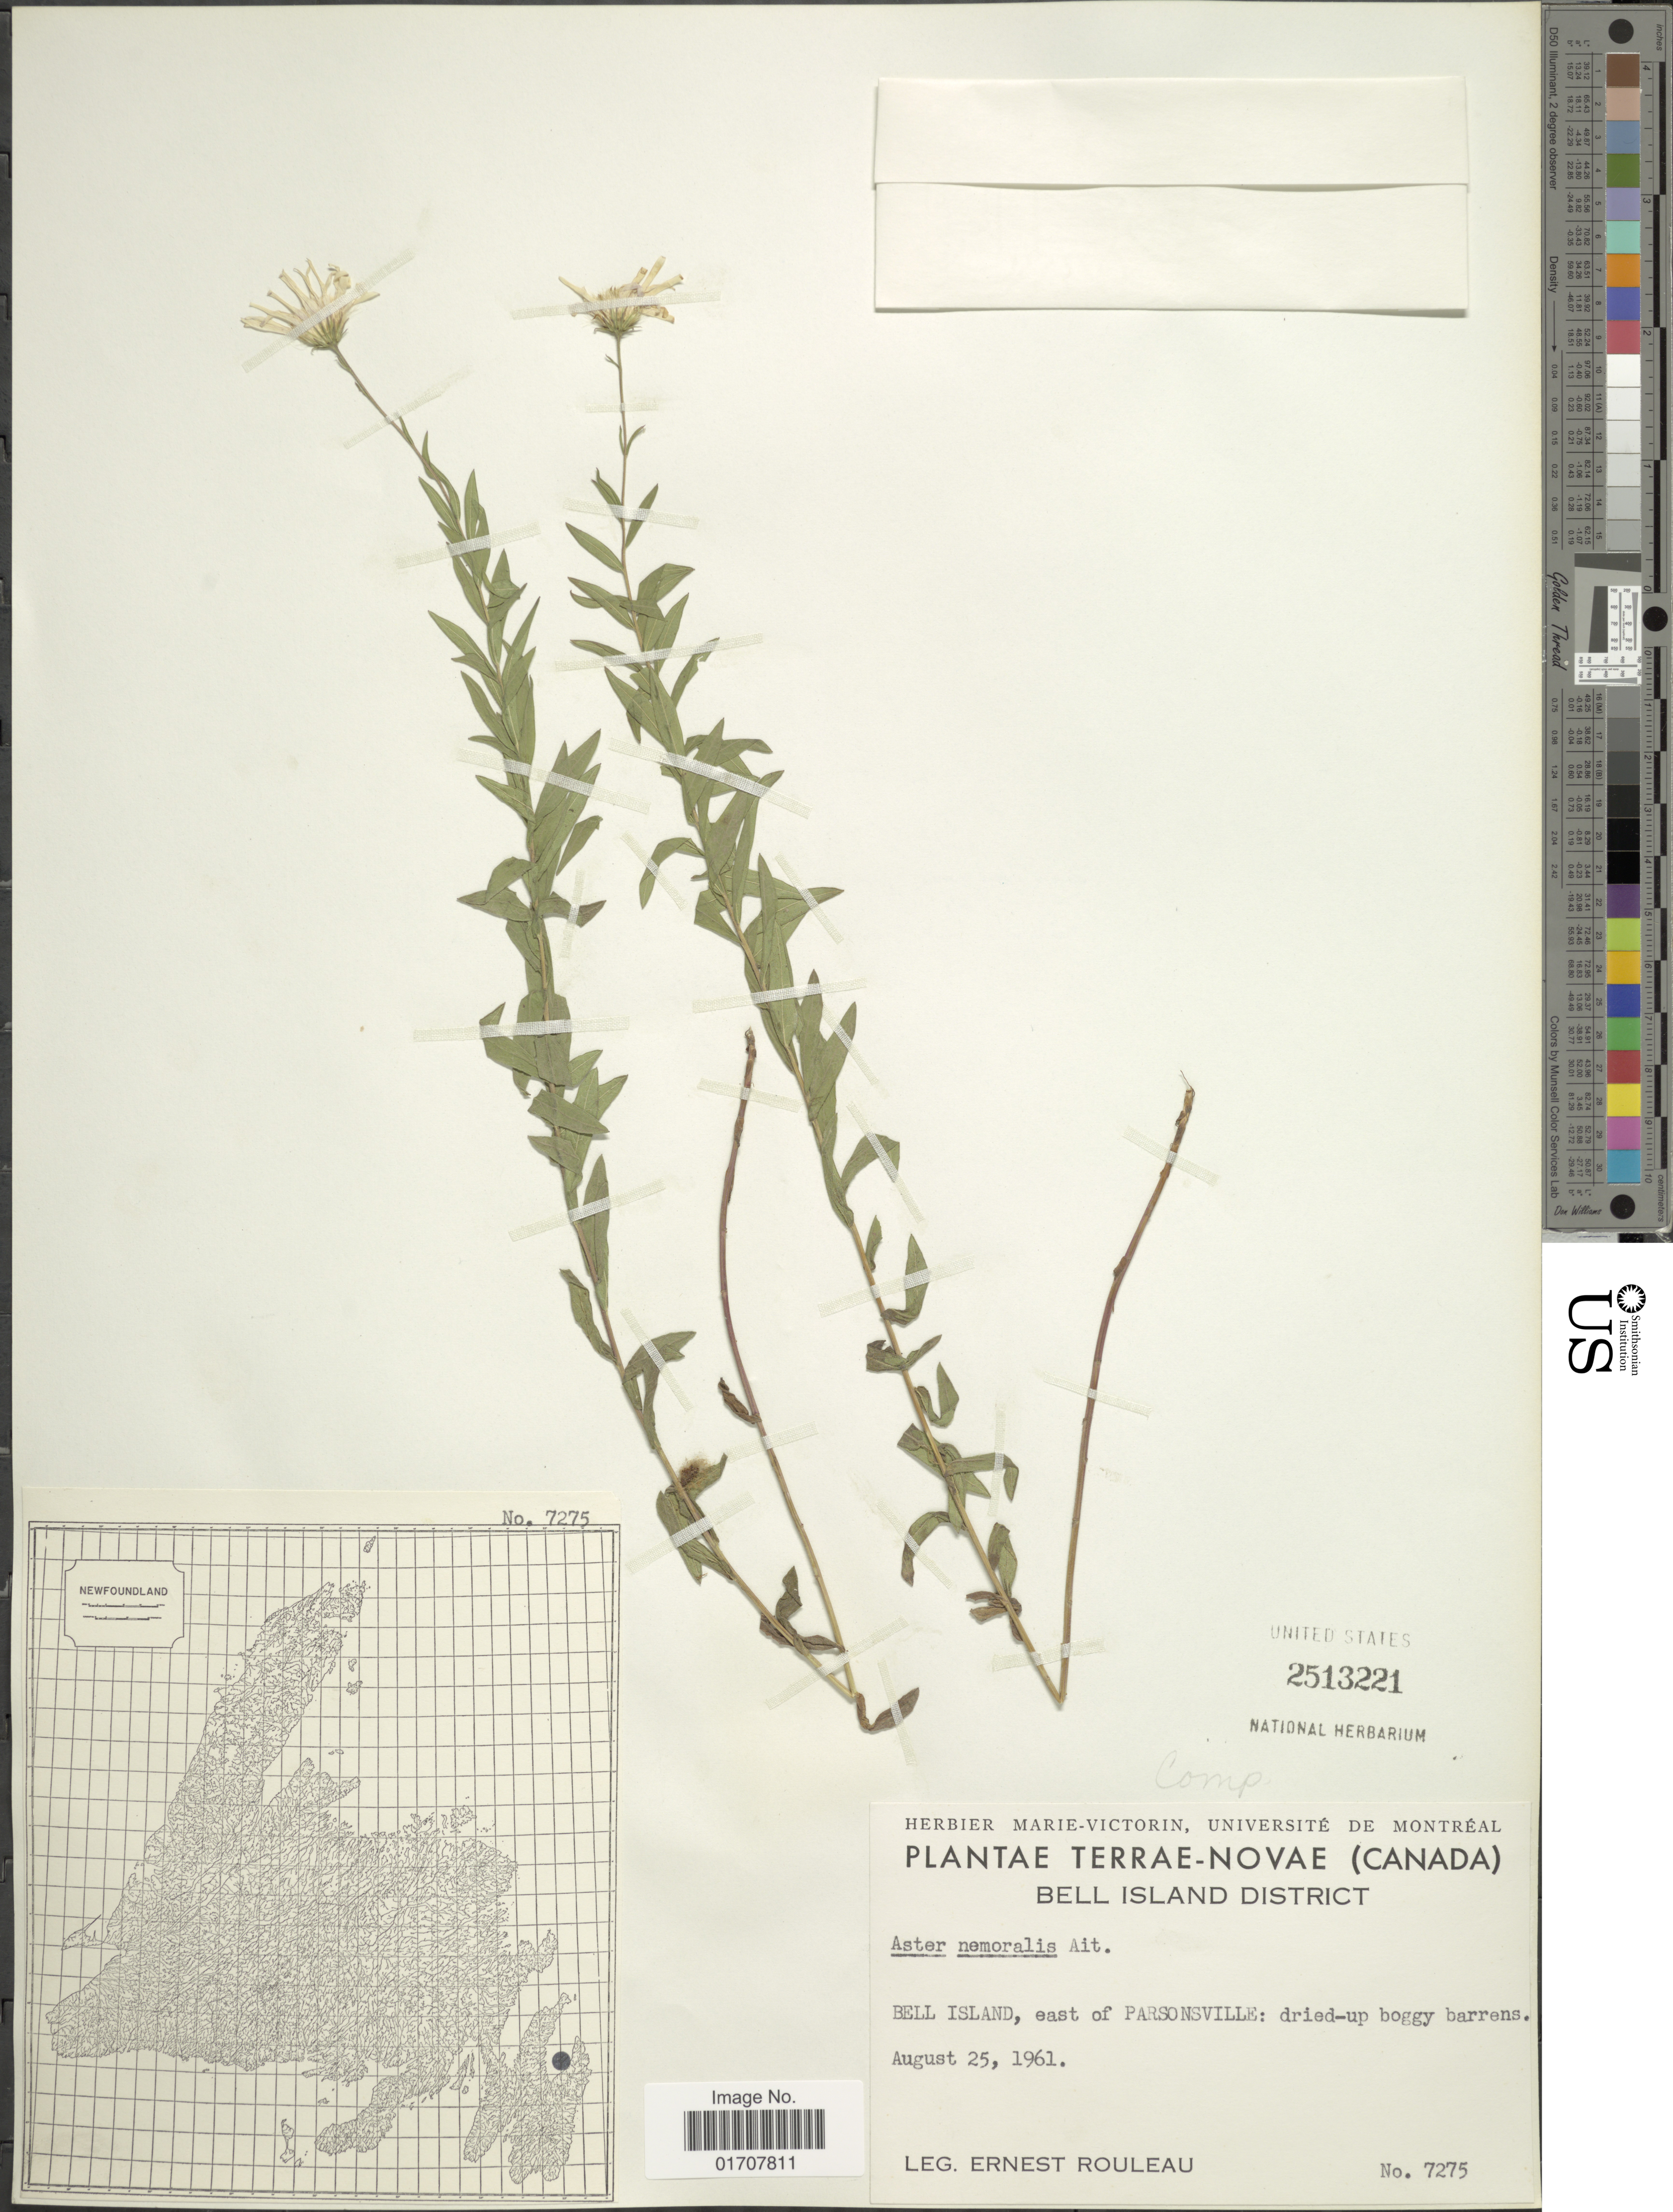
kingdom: Plantae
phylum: Tracheophyta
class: Magnoliopsida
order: Asterales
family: Asteraceae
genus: Oclemena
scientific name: Oclemena nemoralis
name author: (Aiton) Greene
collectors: E. Rouleau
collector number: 7275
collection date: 1961-08-25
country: Canada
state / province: Newfoundland and Labrador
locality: Terrae-Novae, Bell Island District, east of Parsonsville: dried-up boggy barrens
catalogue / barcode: US 2513221